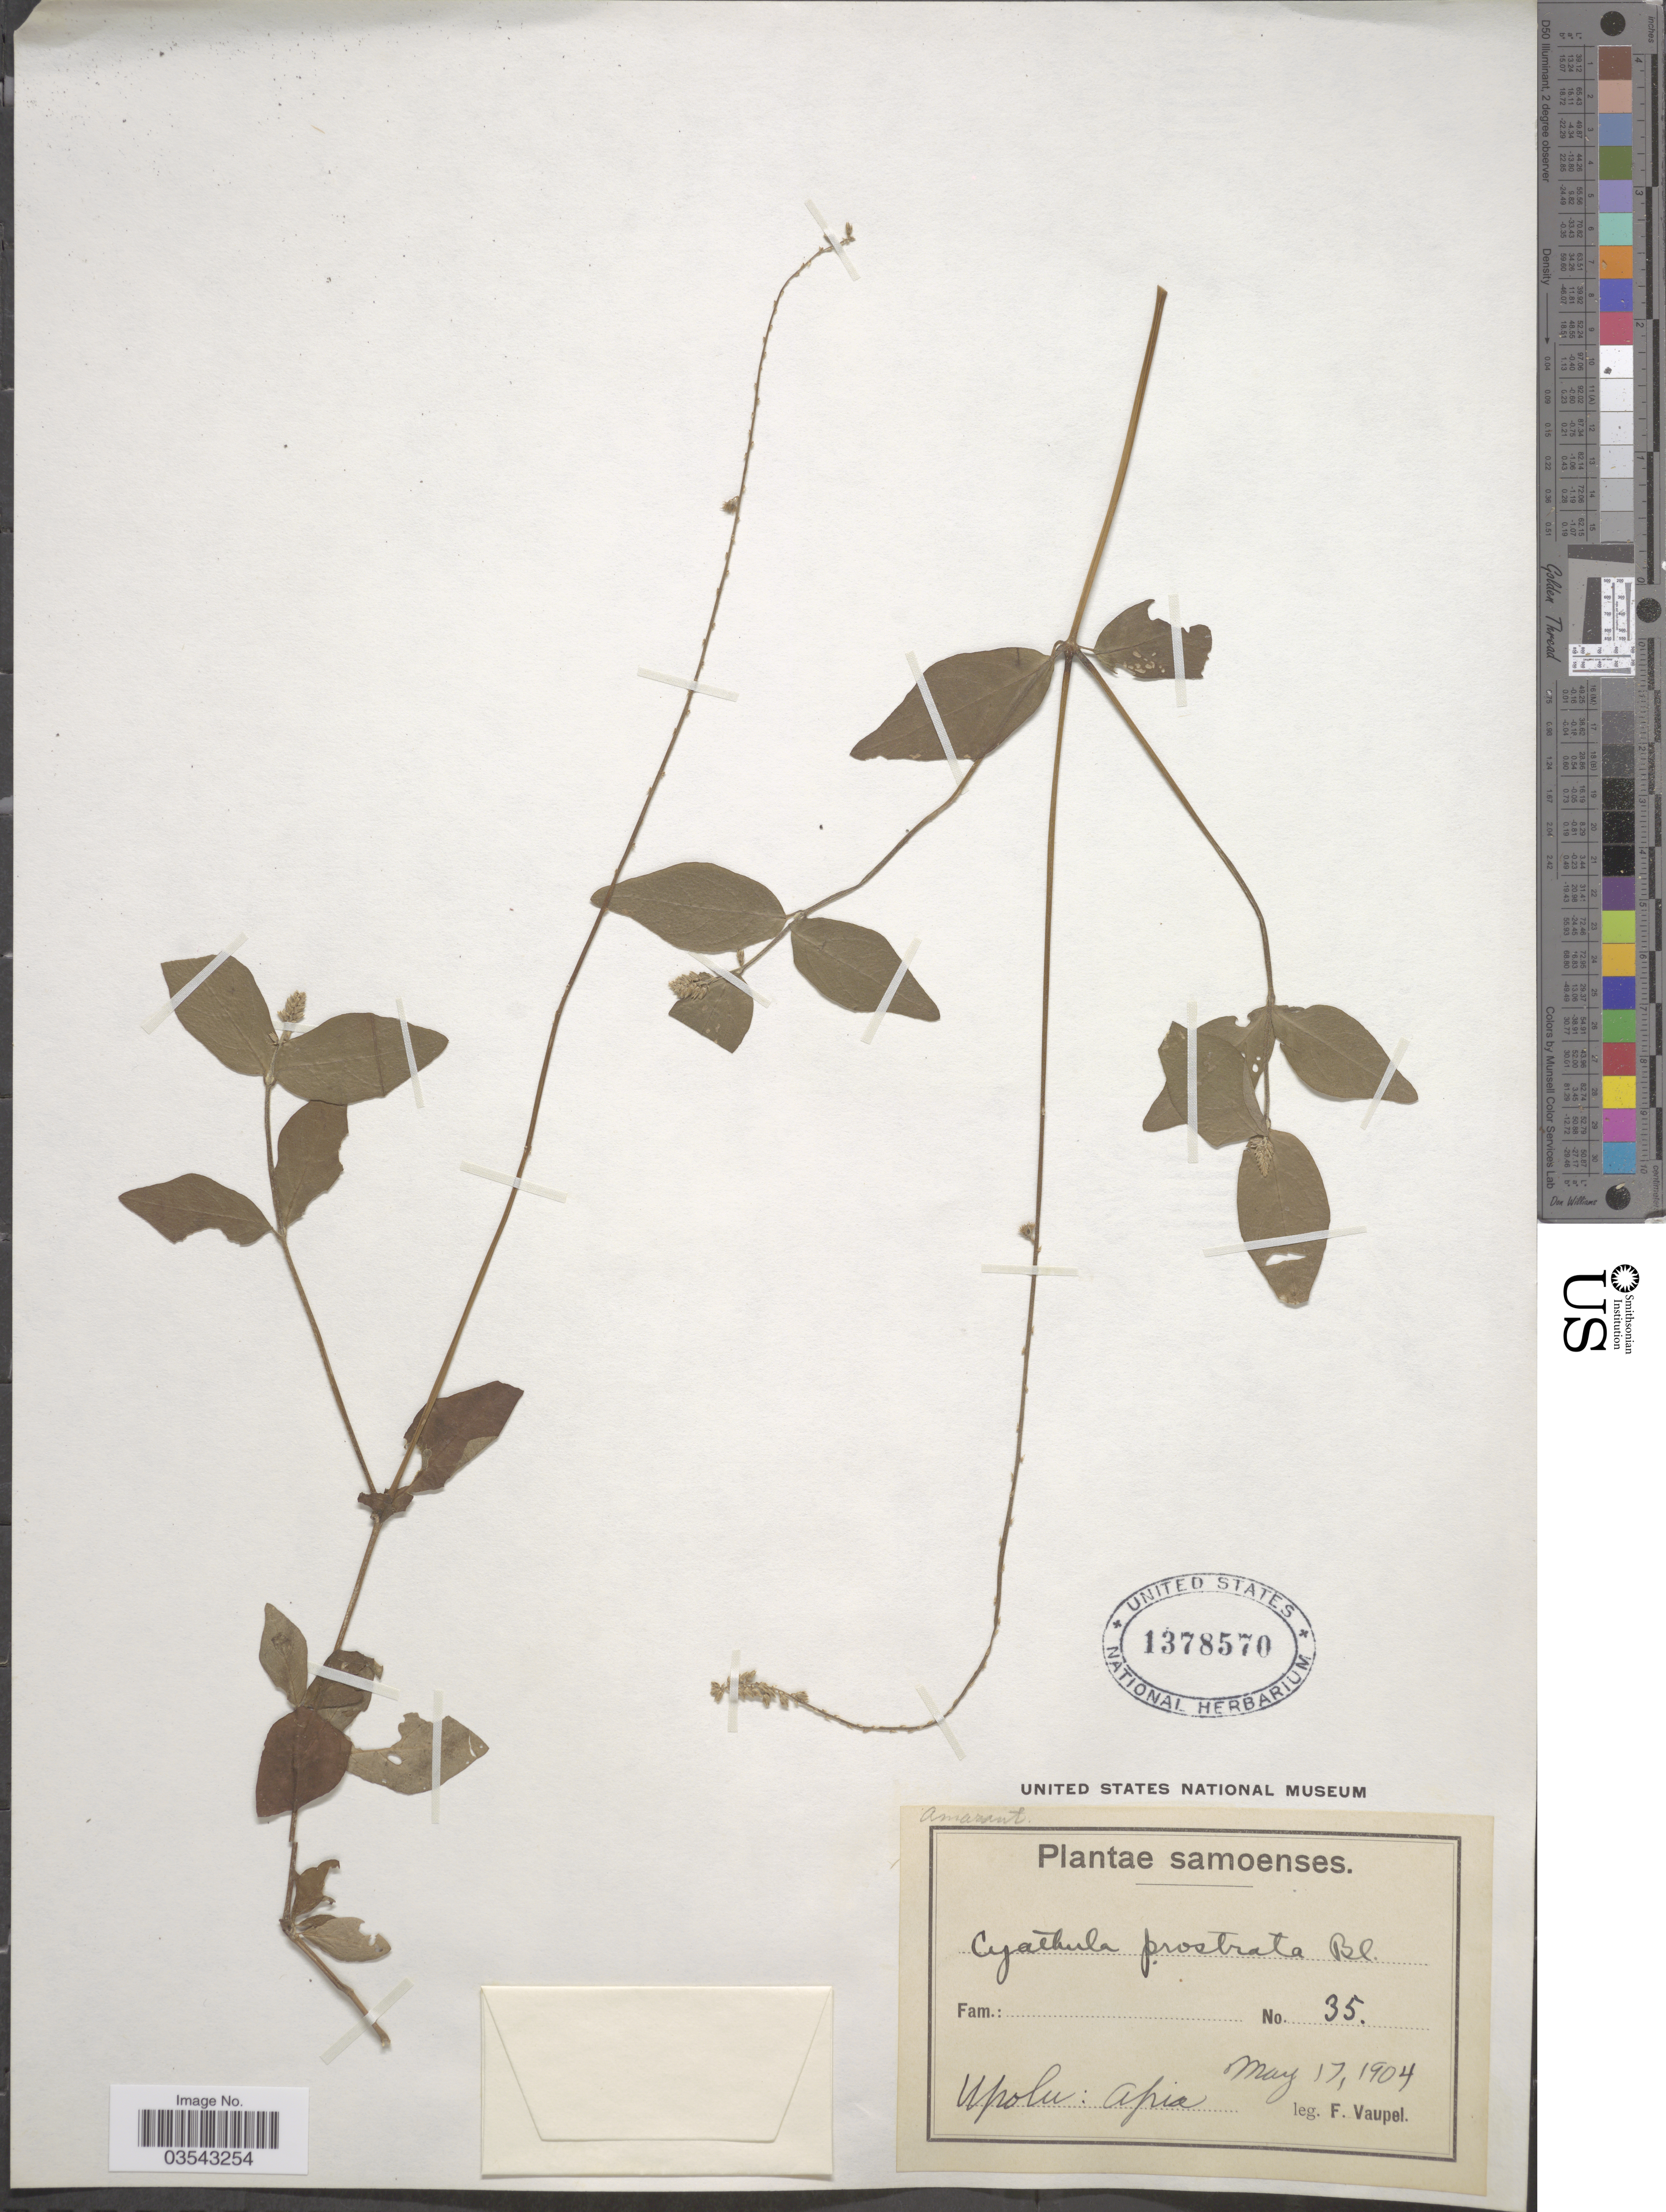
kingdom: Plantae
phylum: Tracheophyta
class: Magnoliopsida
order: Caryophyllales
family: Amaranthaceae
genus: Cyathula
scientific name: Cyathula prostrata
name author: (L.) Blume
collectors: F. Vaupel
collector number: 35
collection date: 1904-05-17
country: Samoa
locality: Samoenses. Upolu: Apia.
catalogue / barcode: US 1378570